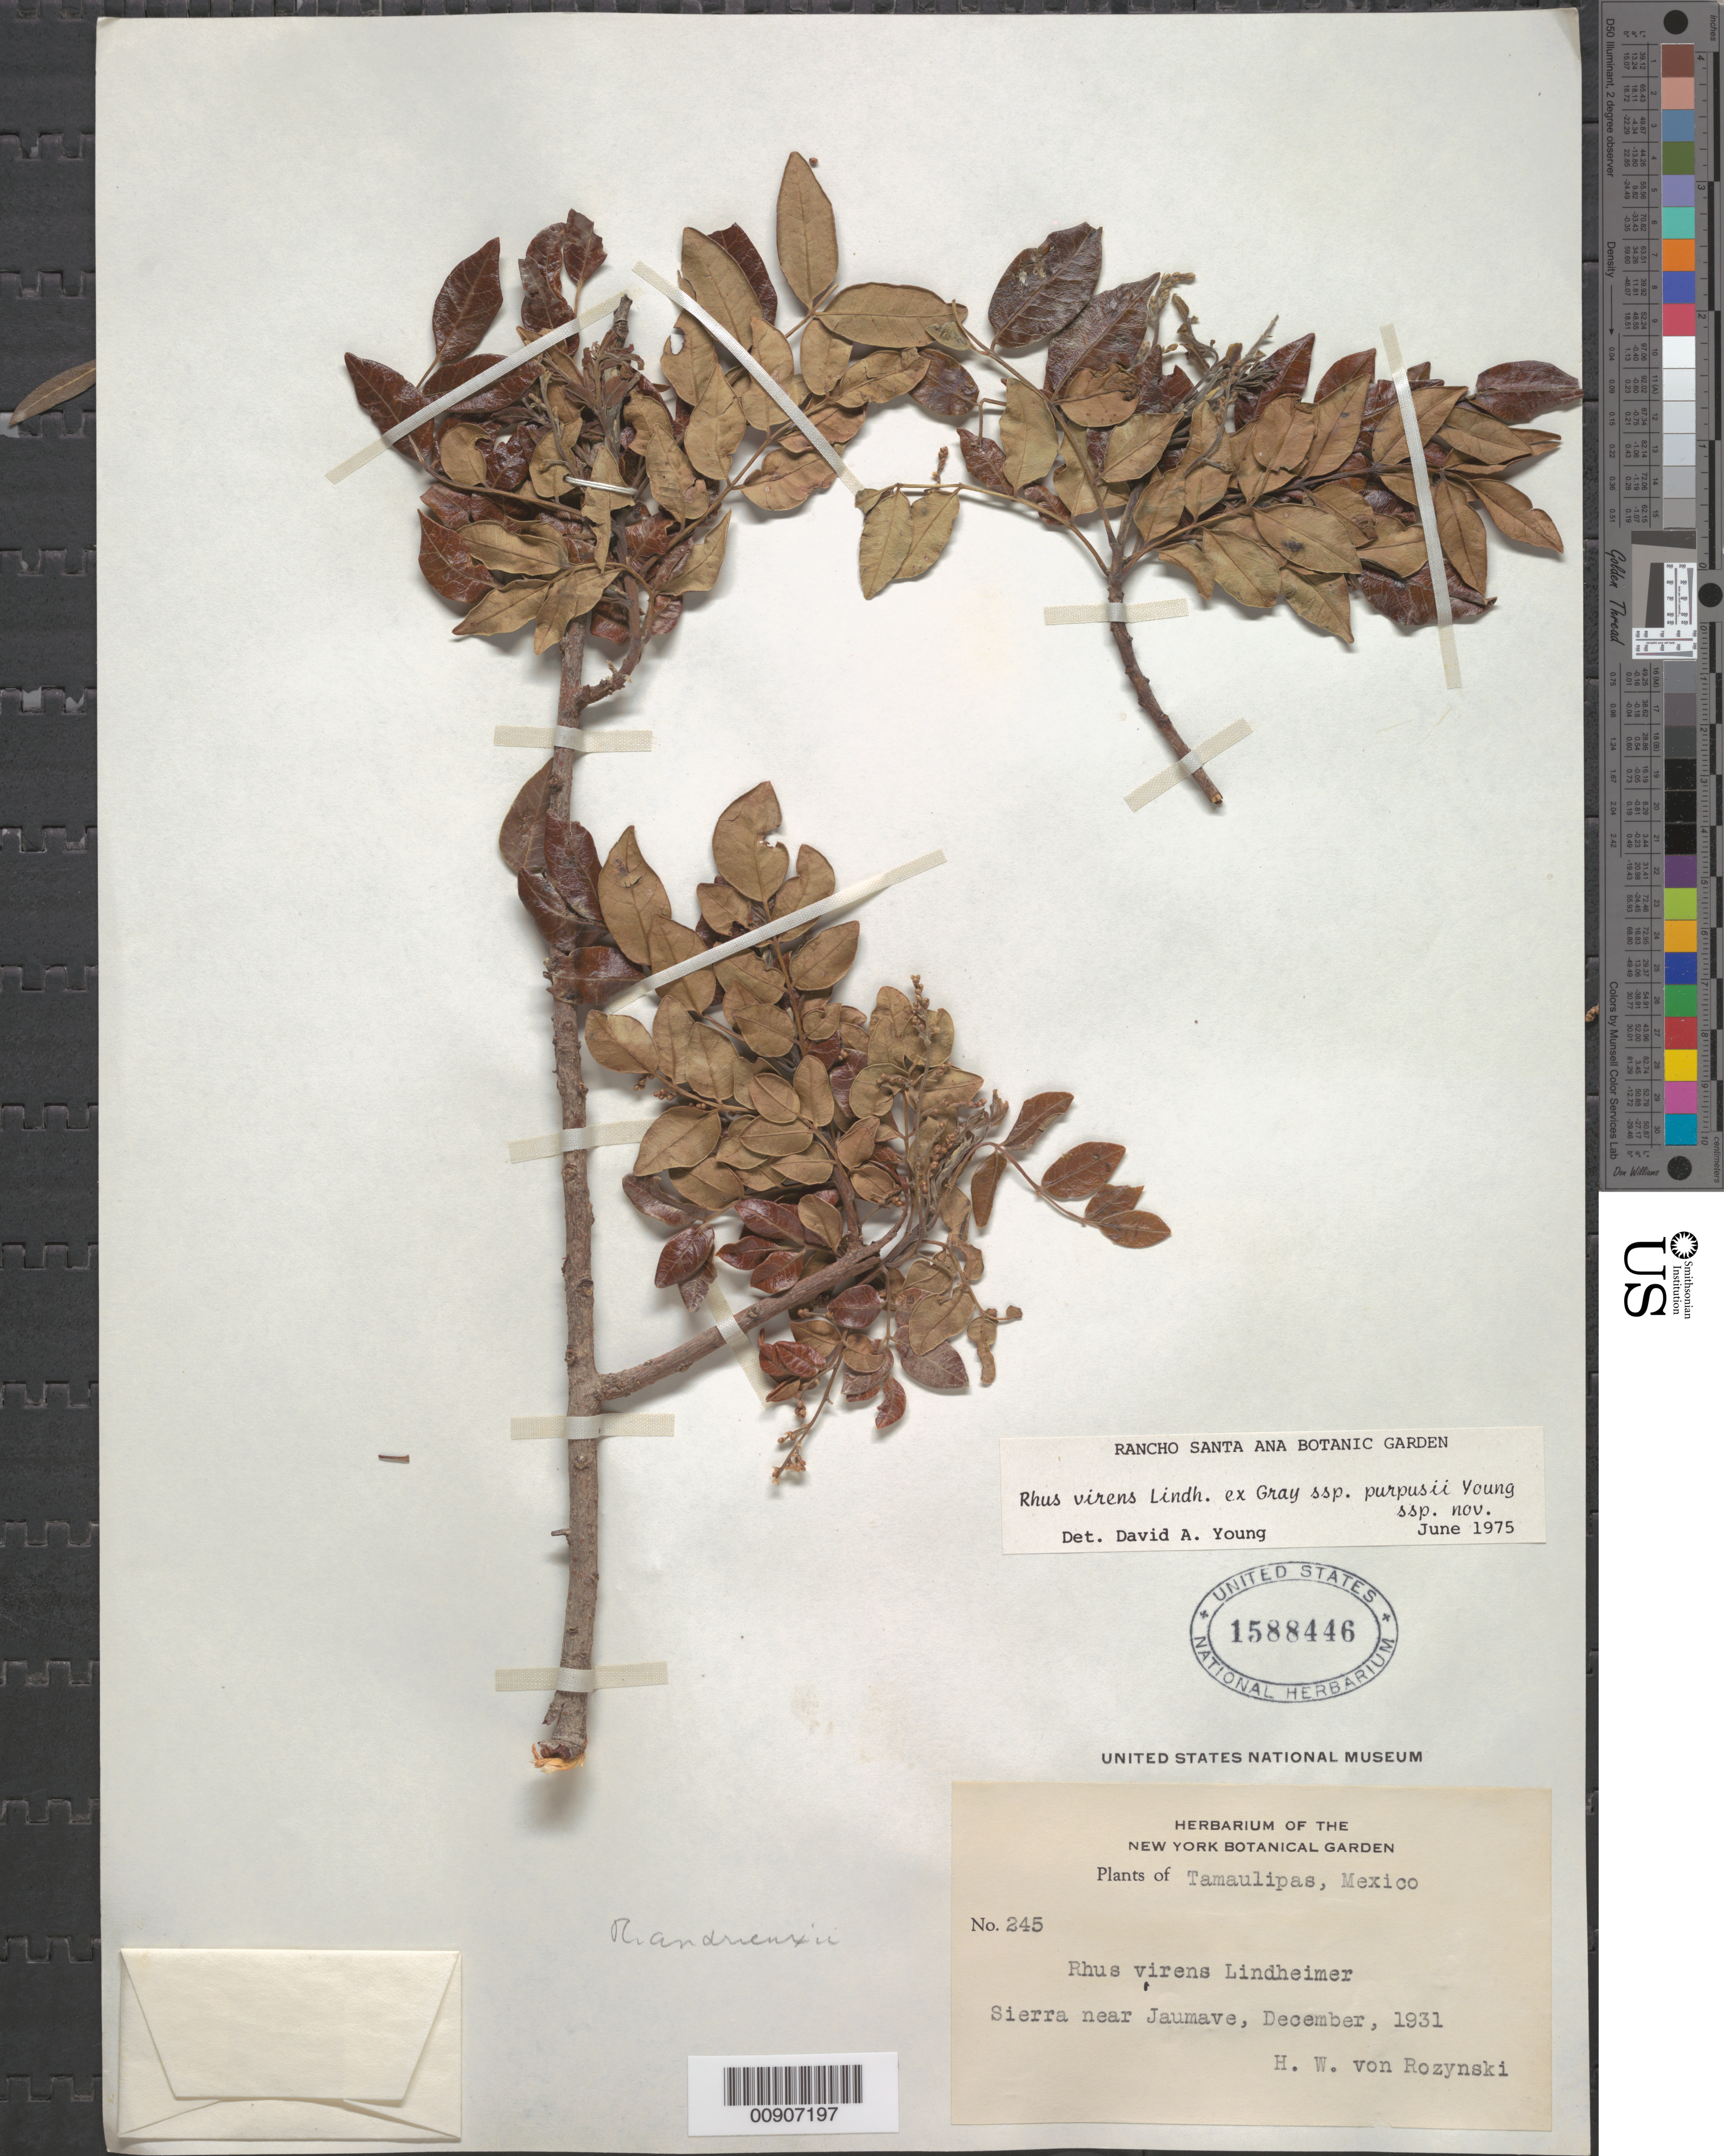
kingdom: Plantae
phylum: Tracheophyta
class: Magnoliopsida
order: Sapindales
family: Anacardiaceae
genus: Rhus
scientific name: Rhus virens subsp. purpusii Young ined.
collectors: Rozynski, H. W. von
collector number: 245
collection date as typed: Dec 1931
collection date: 1931-12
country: Mexico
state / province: Tamaulipas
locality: Sierra near Jaumave, Tamaulipas.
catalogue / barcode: US 1588446